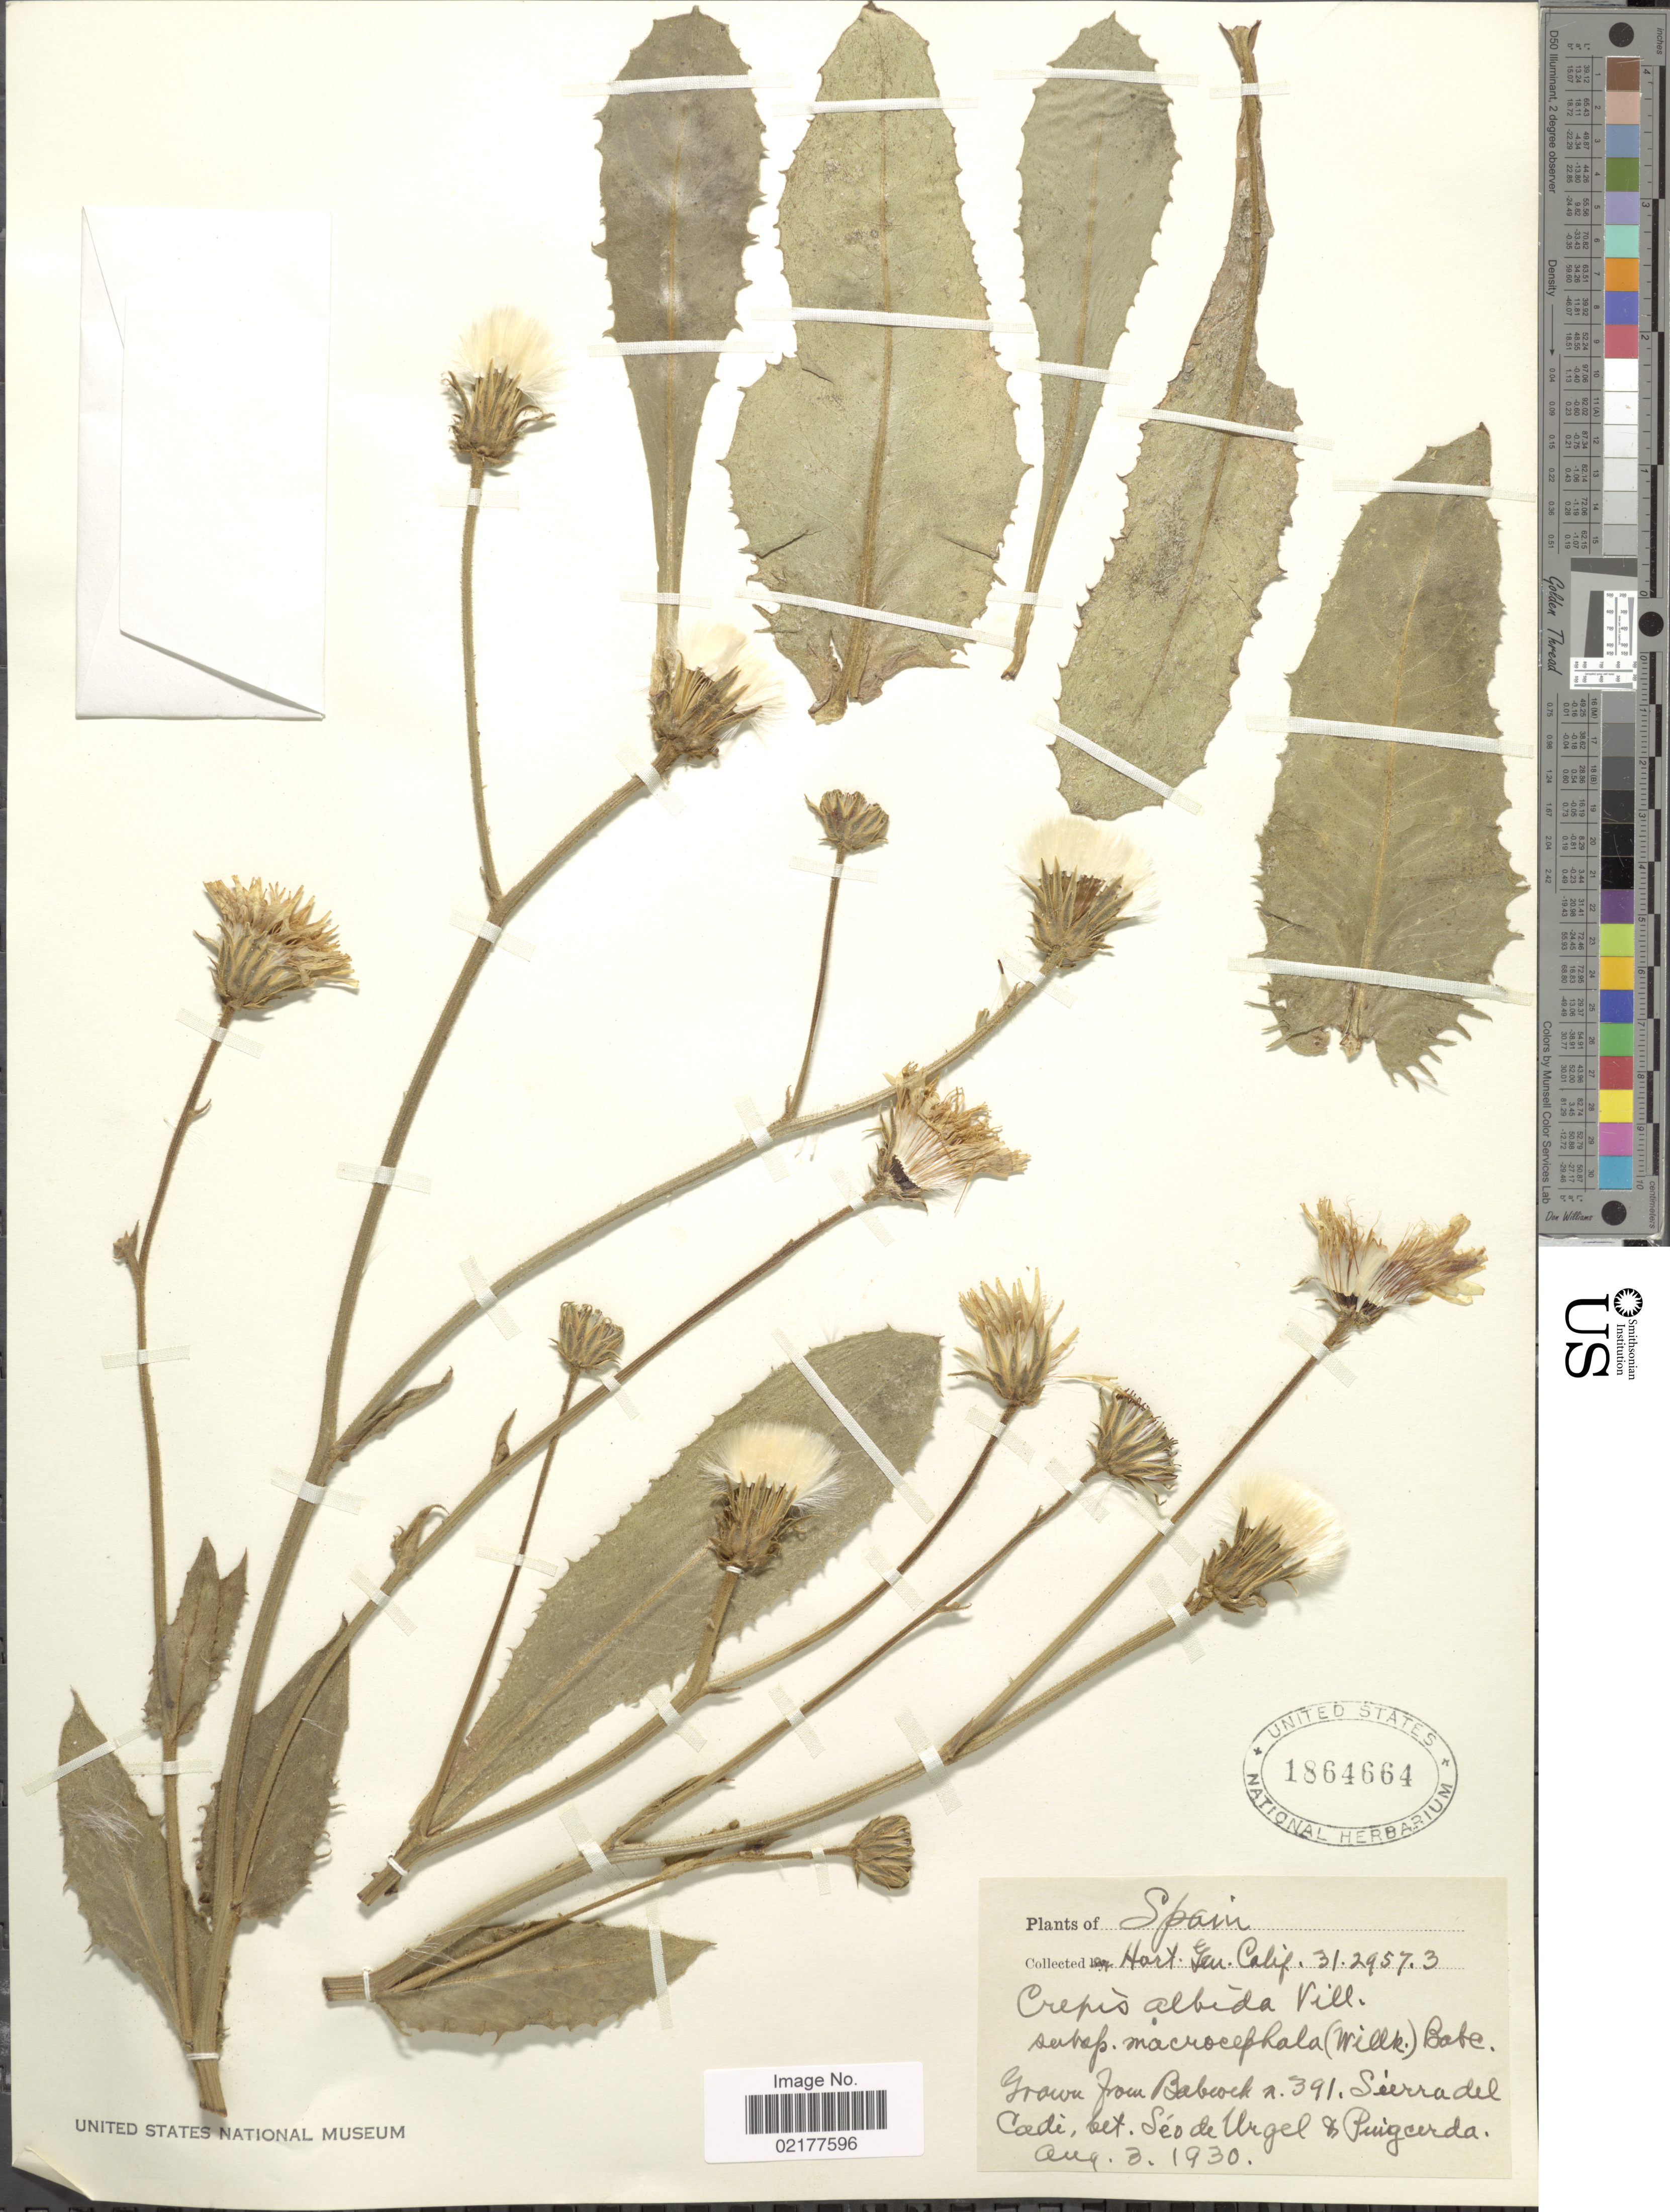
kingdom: Plantae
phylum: Tracheophyta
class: Magnoliopsida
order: Asterales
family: Asteraceae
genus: Crepis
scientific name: Crepis alpestris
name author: (Jacq.) Tausch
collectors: Ex Hort. Gen. Calif.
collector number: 391?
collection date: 1930-08-03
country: Spain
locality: Spain. Sierra del Cadi, bet. Séo de Urgel & Puigcerda [unsure placement]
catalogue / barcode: US 1864664